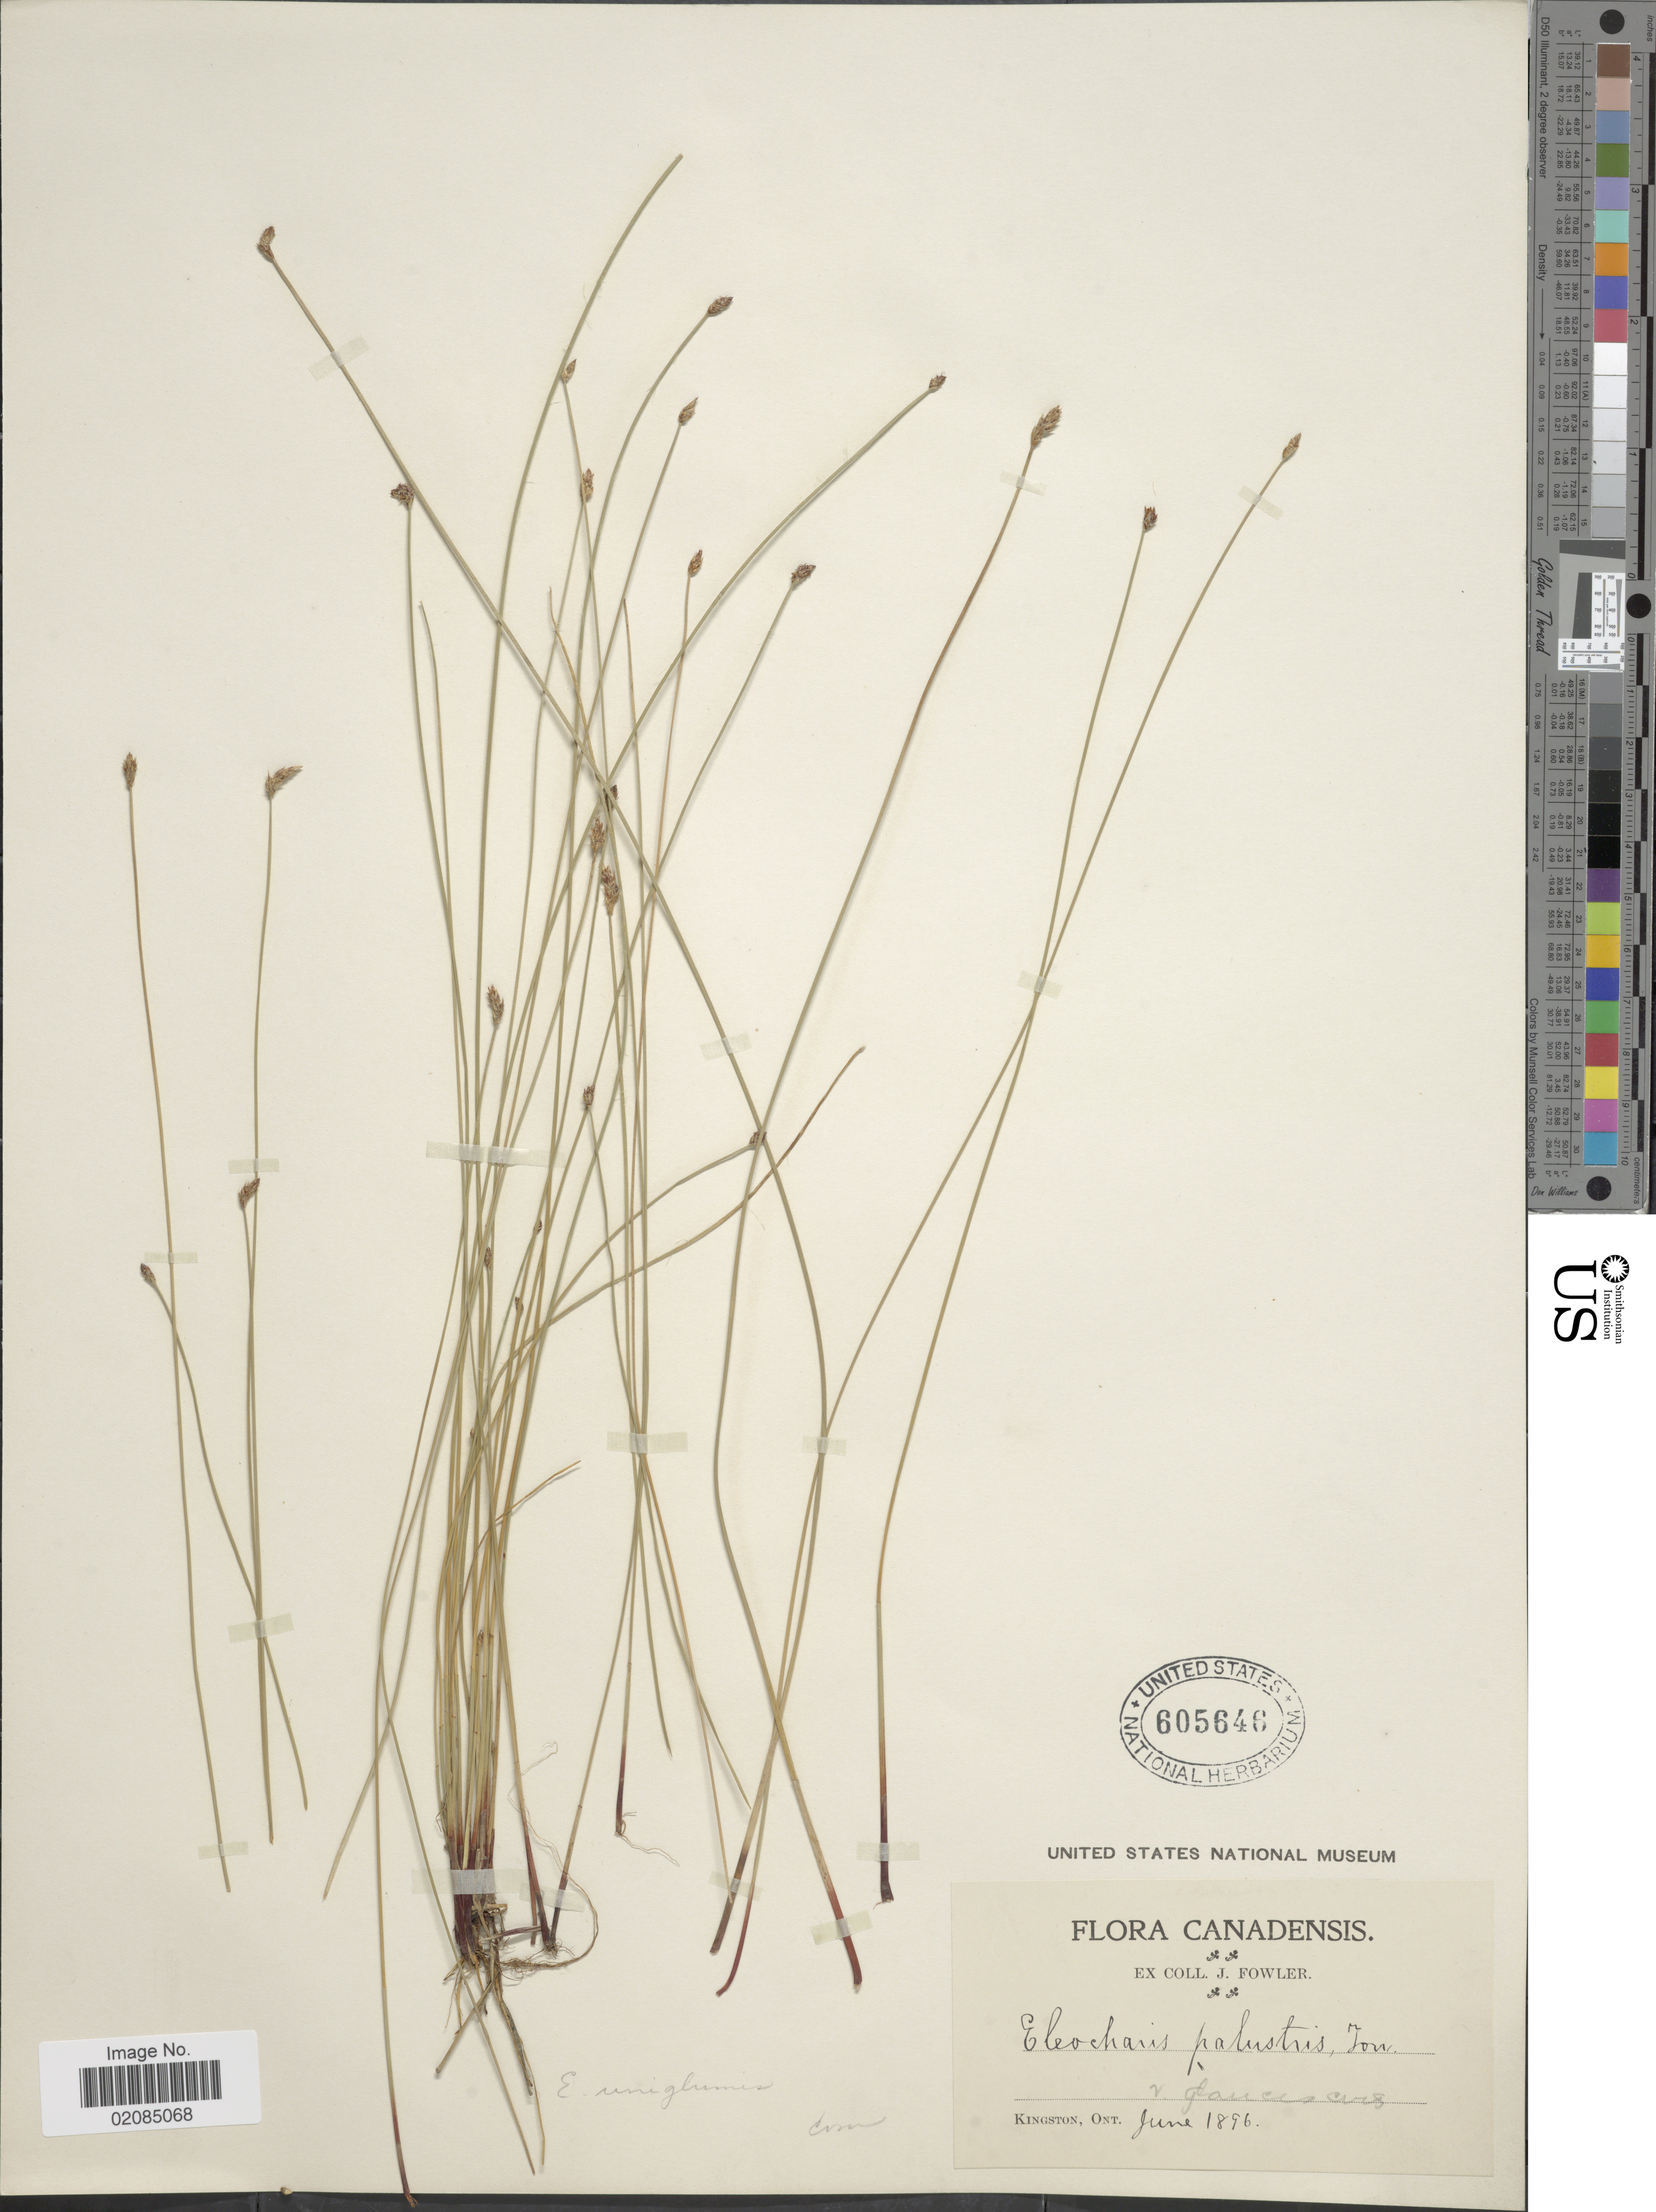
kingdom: Plantae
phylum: Tracheophyta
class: Liliopsida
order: Poales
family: Cyperaceae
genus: Eleocharis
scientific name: Eleocharis uniglumis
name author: (Link) Schult.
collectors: J. P. Fowler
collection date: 1896-06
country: Canada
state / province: Ontario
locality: Kingston.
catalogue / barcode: US 605646